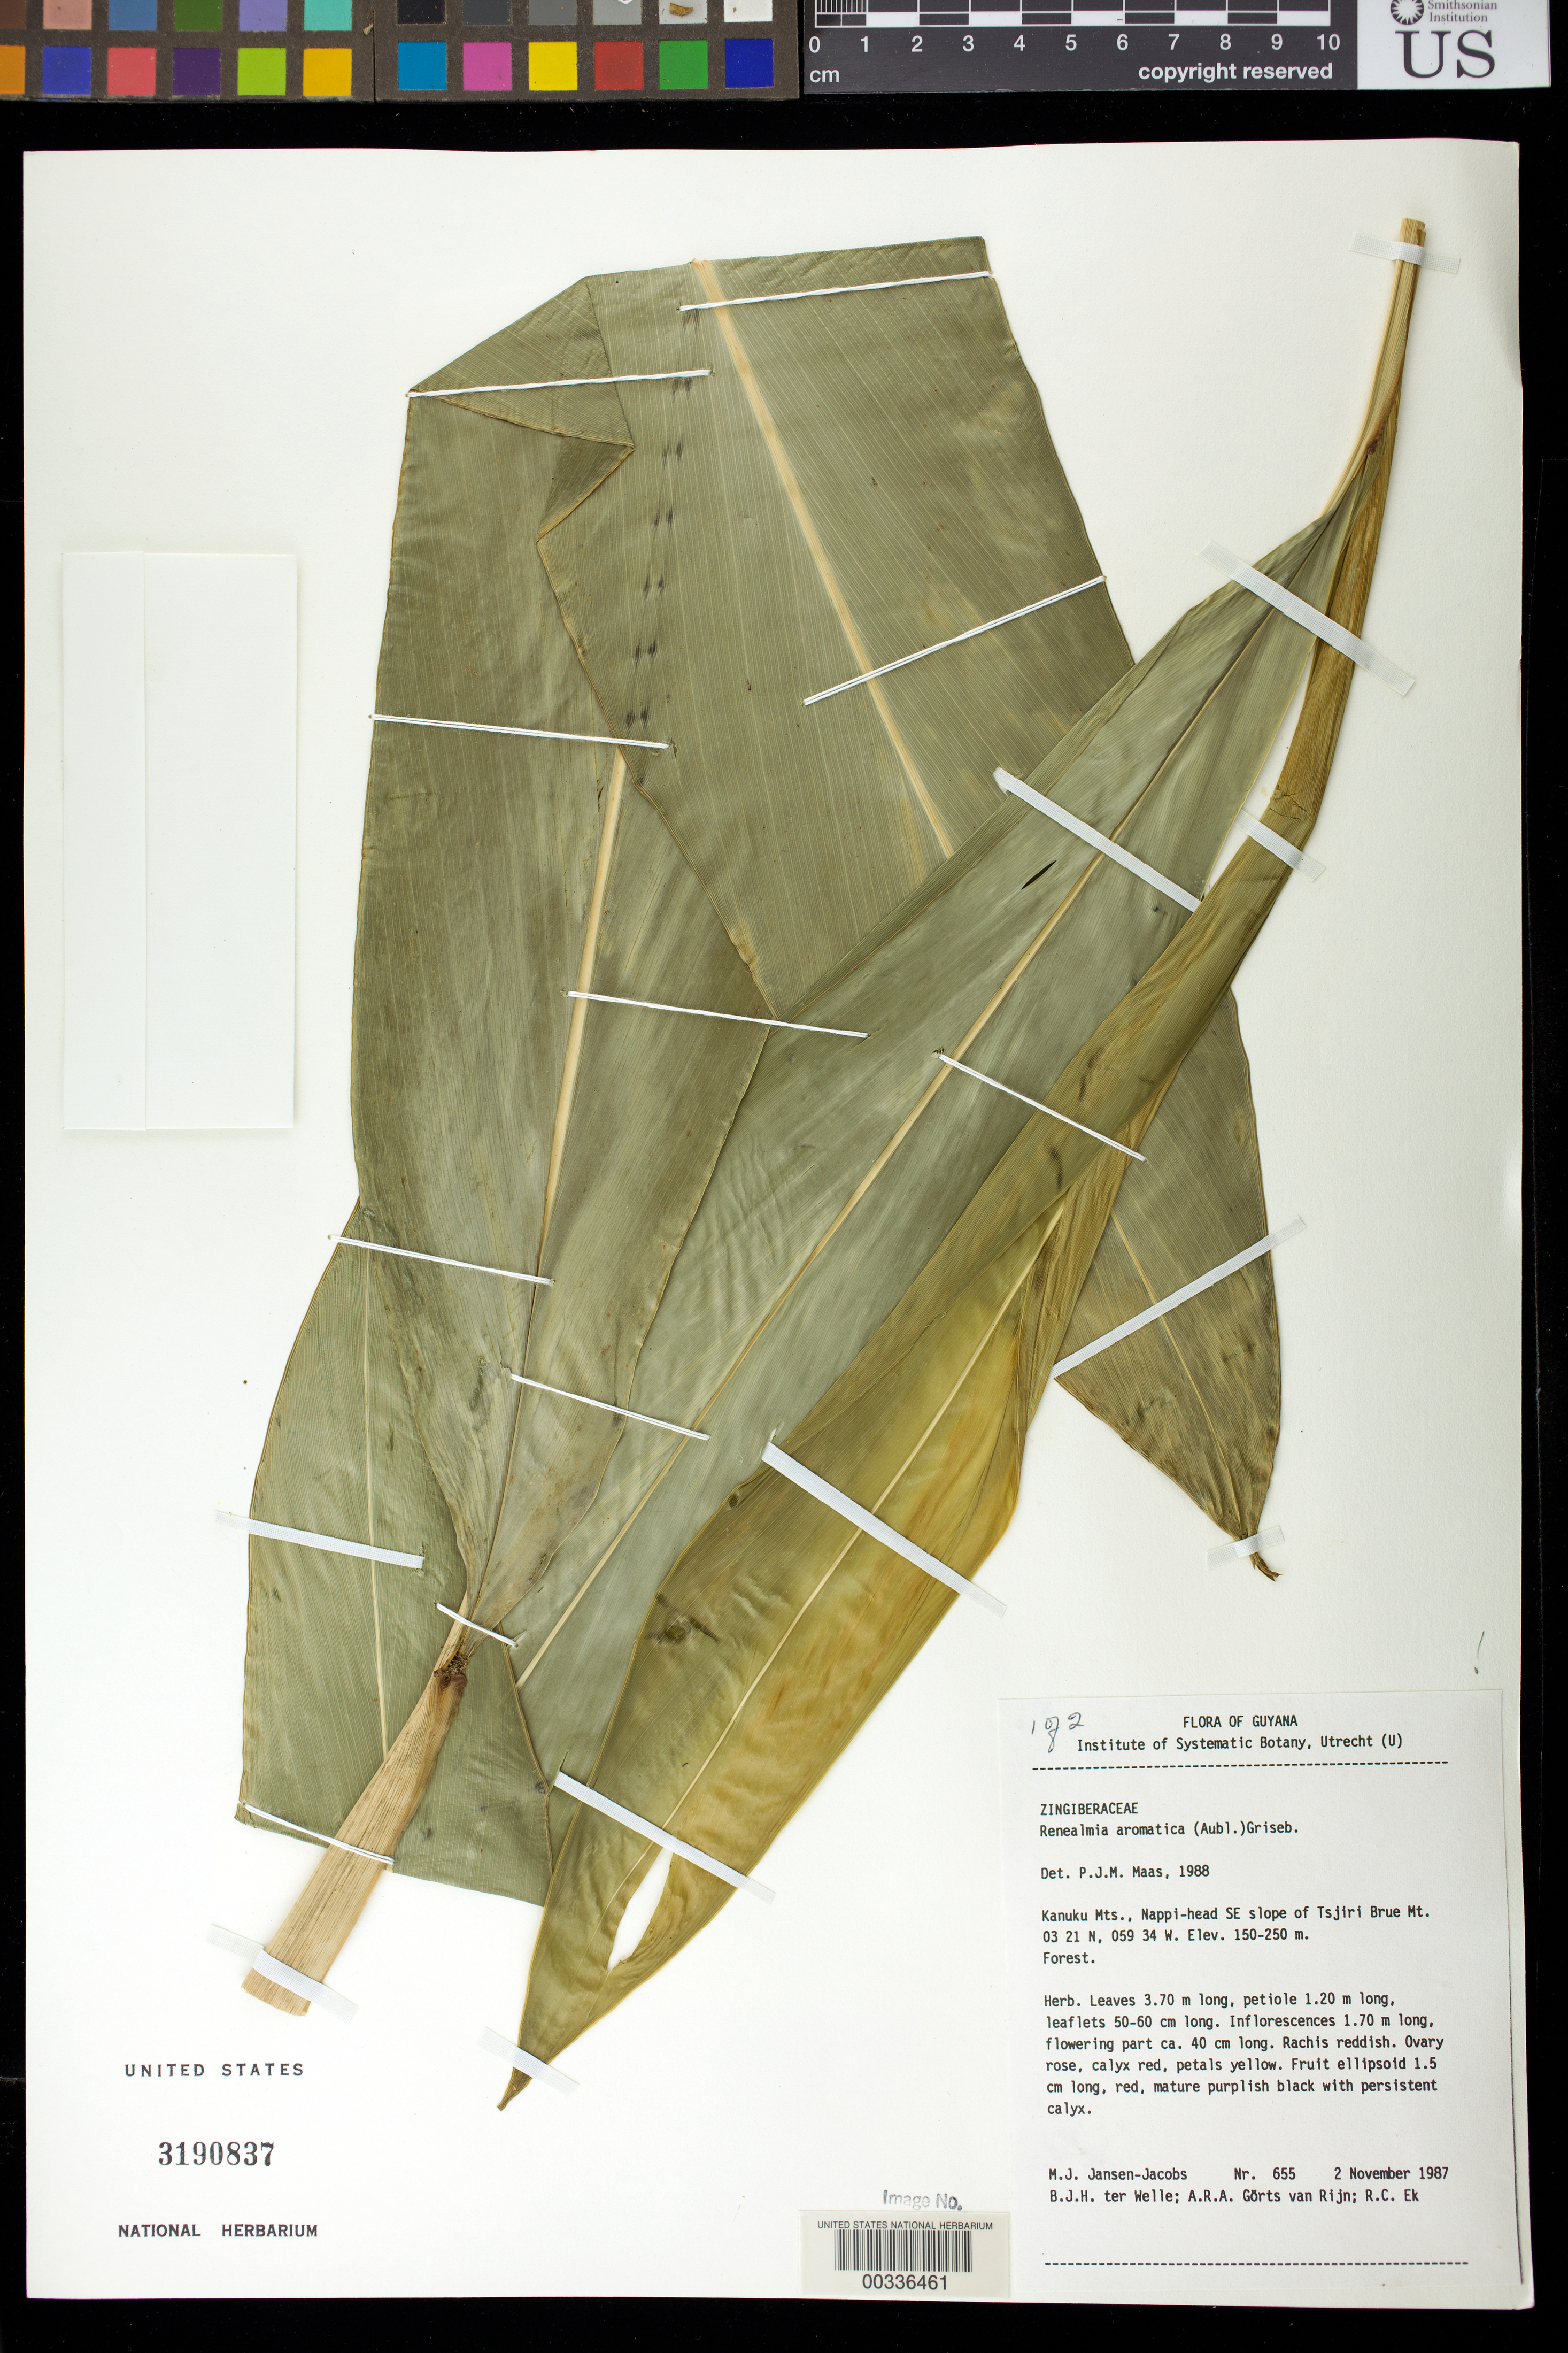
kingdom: Plantae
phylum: Tracheophyta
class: Liliopsida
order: Zingiberales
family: Zingiberaceae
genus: Renealmia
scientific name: Renealmia aromatica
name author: (Aubl.) Griseb.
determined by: Maas, Paul J. M.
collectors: M. J. Jansen-Jacobs, B. Welle, A. .R. A. Görts-van Rijn & R. C. Ek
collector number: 655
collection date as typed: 02 Nov 1987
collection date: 1987-11-02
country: Guyana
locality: Kanuku mts, nappi-head se slope of tsjiri brue mt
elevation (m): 150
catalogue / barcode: US 3190837